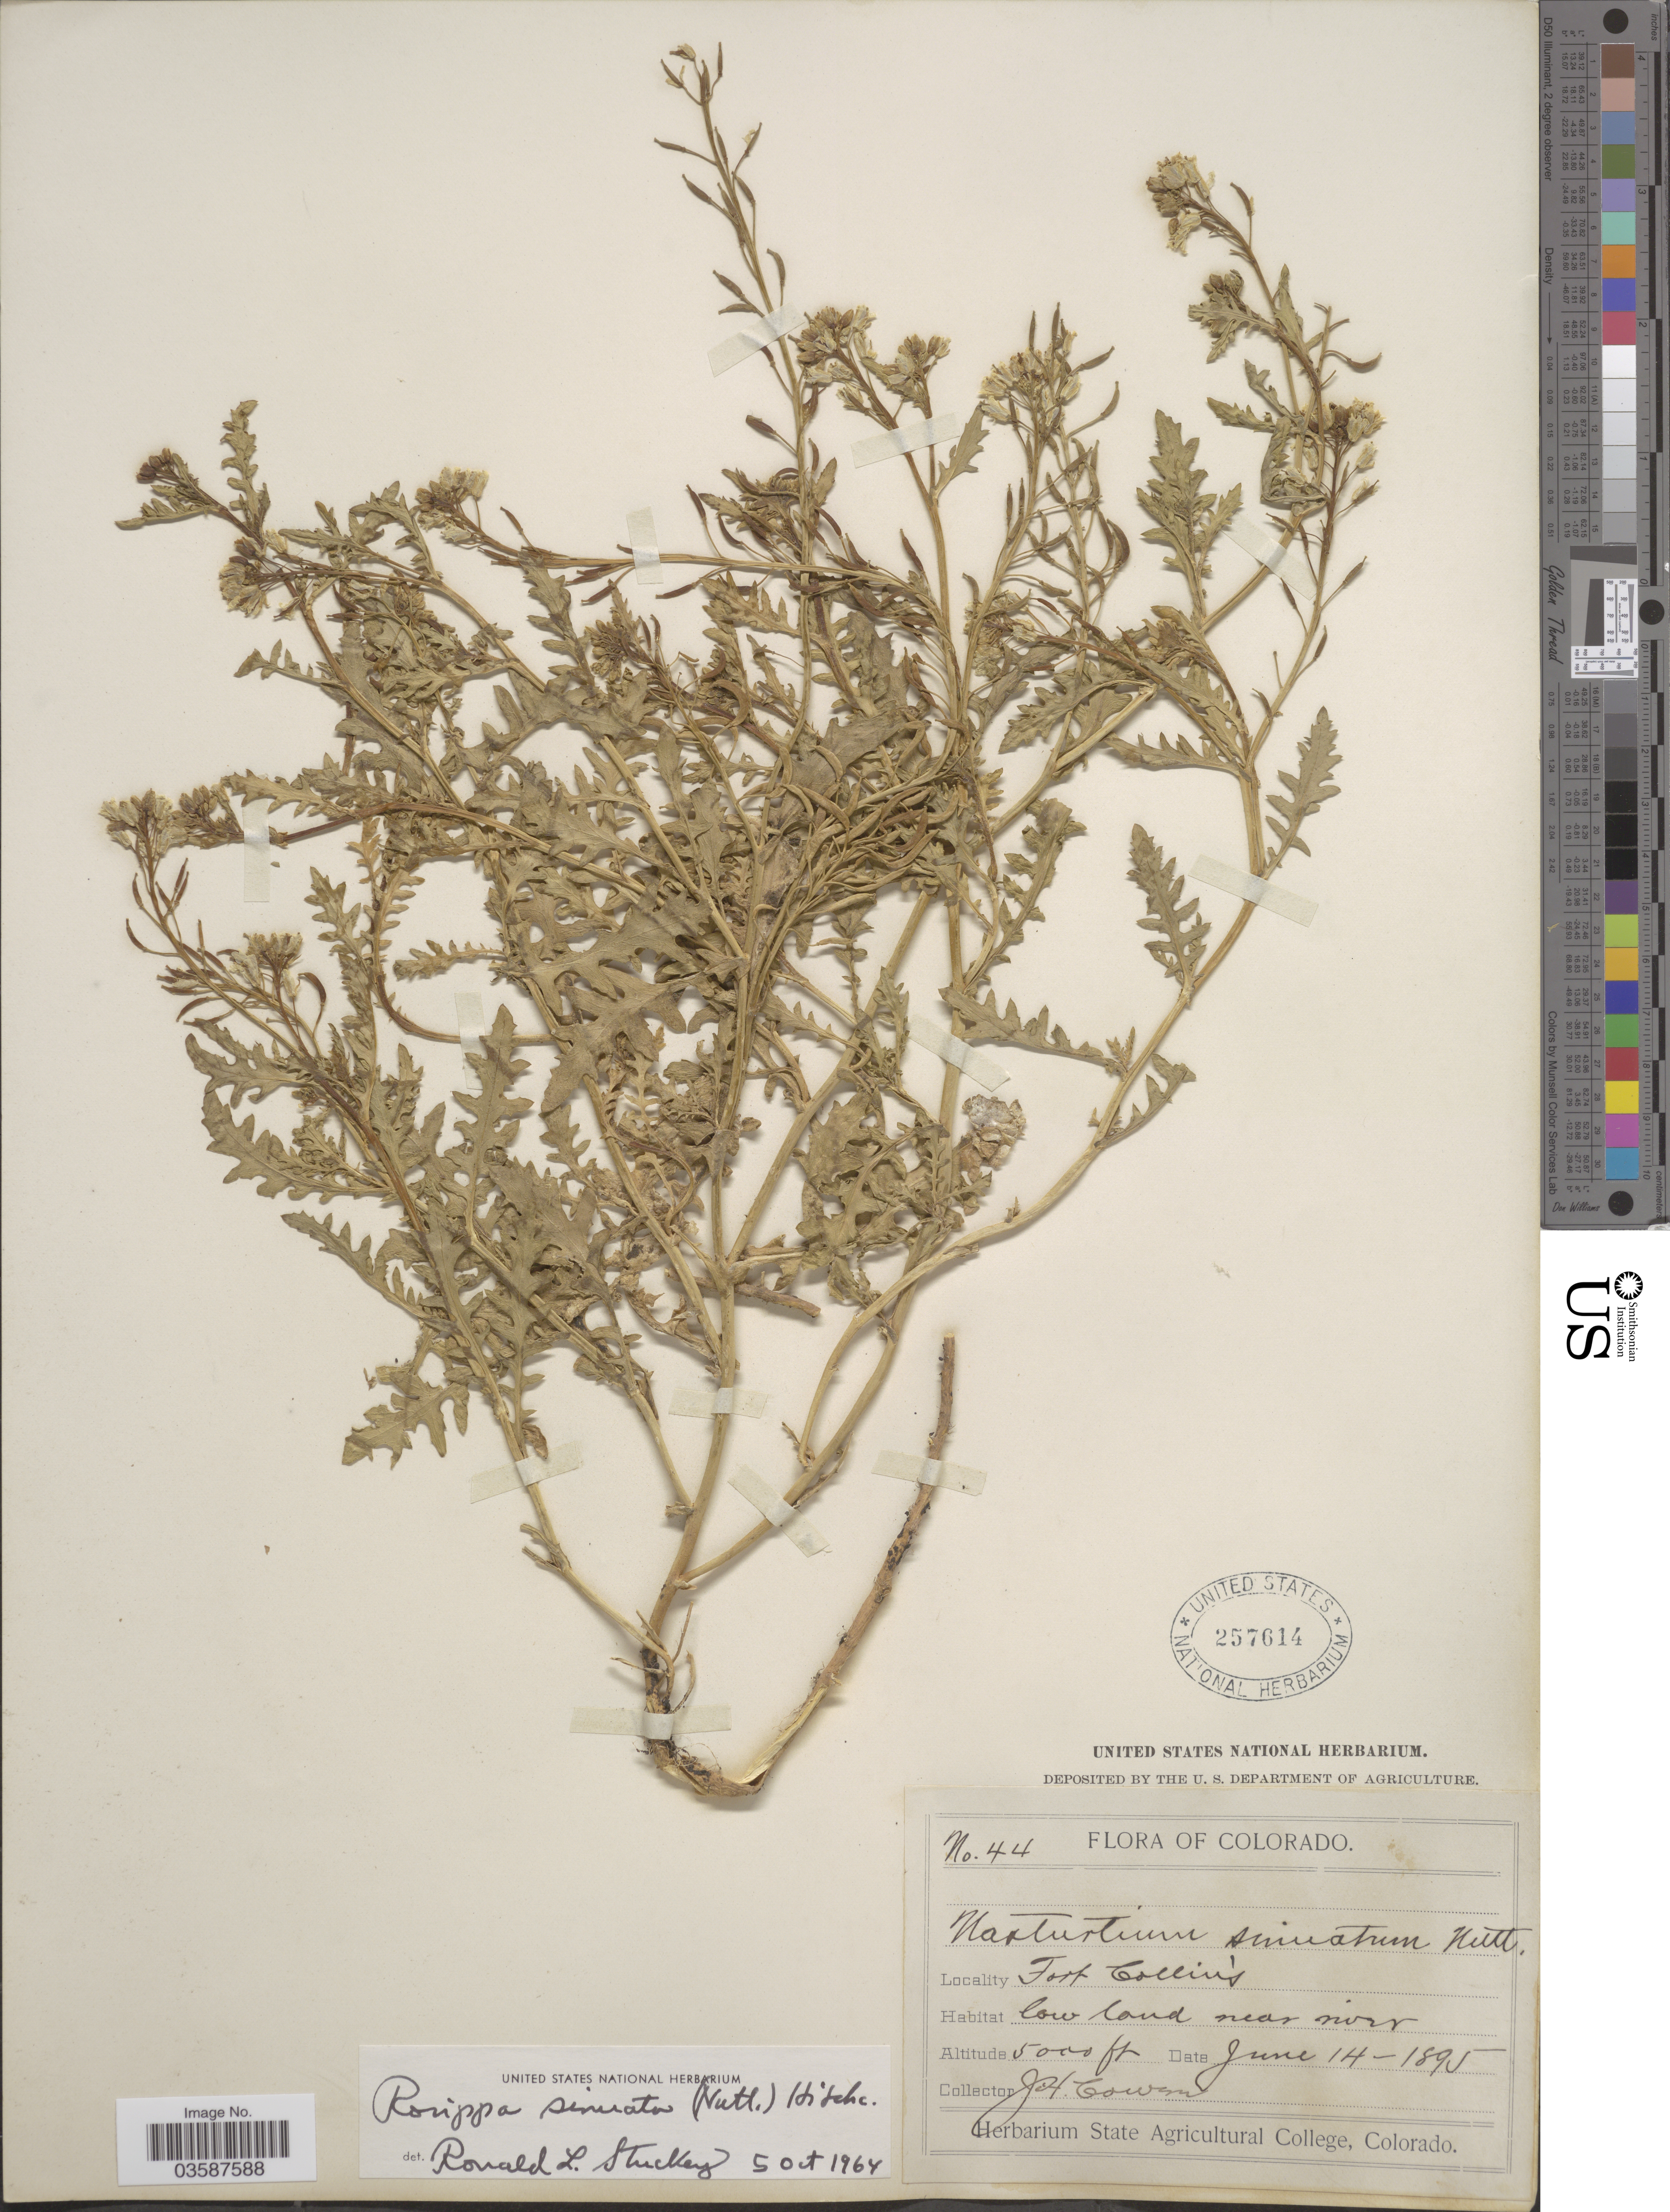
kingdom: Plantae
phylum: Tracheophyta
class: Magnoliopsida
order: Brassicales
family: Brassicaceae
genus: Rorippa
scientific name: Rorippa sinuata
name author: (Nutt.) Hitchc.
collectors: J. H. Cowen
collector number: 44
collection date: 1895-06-14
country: United States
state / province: Colorado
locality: Fort Collins. Low land near river.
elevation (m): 1524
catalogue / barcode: US 257614